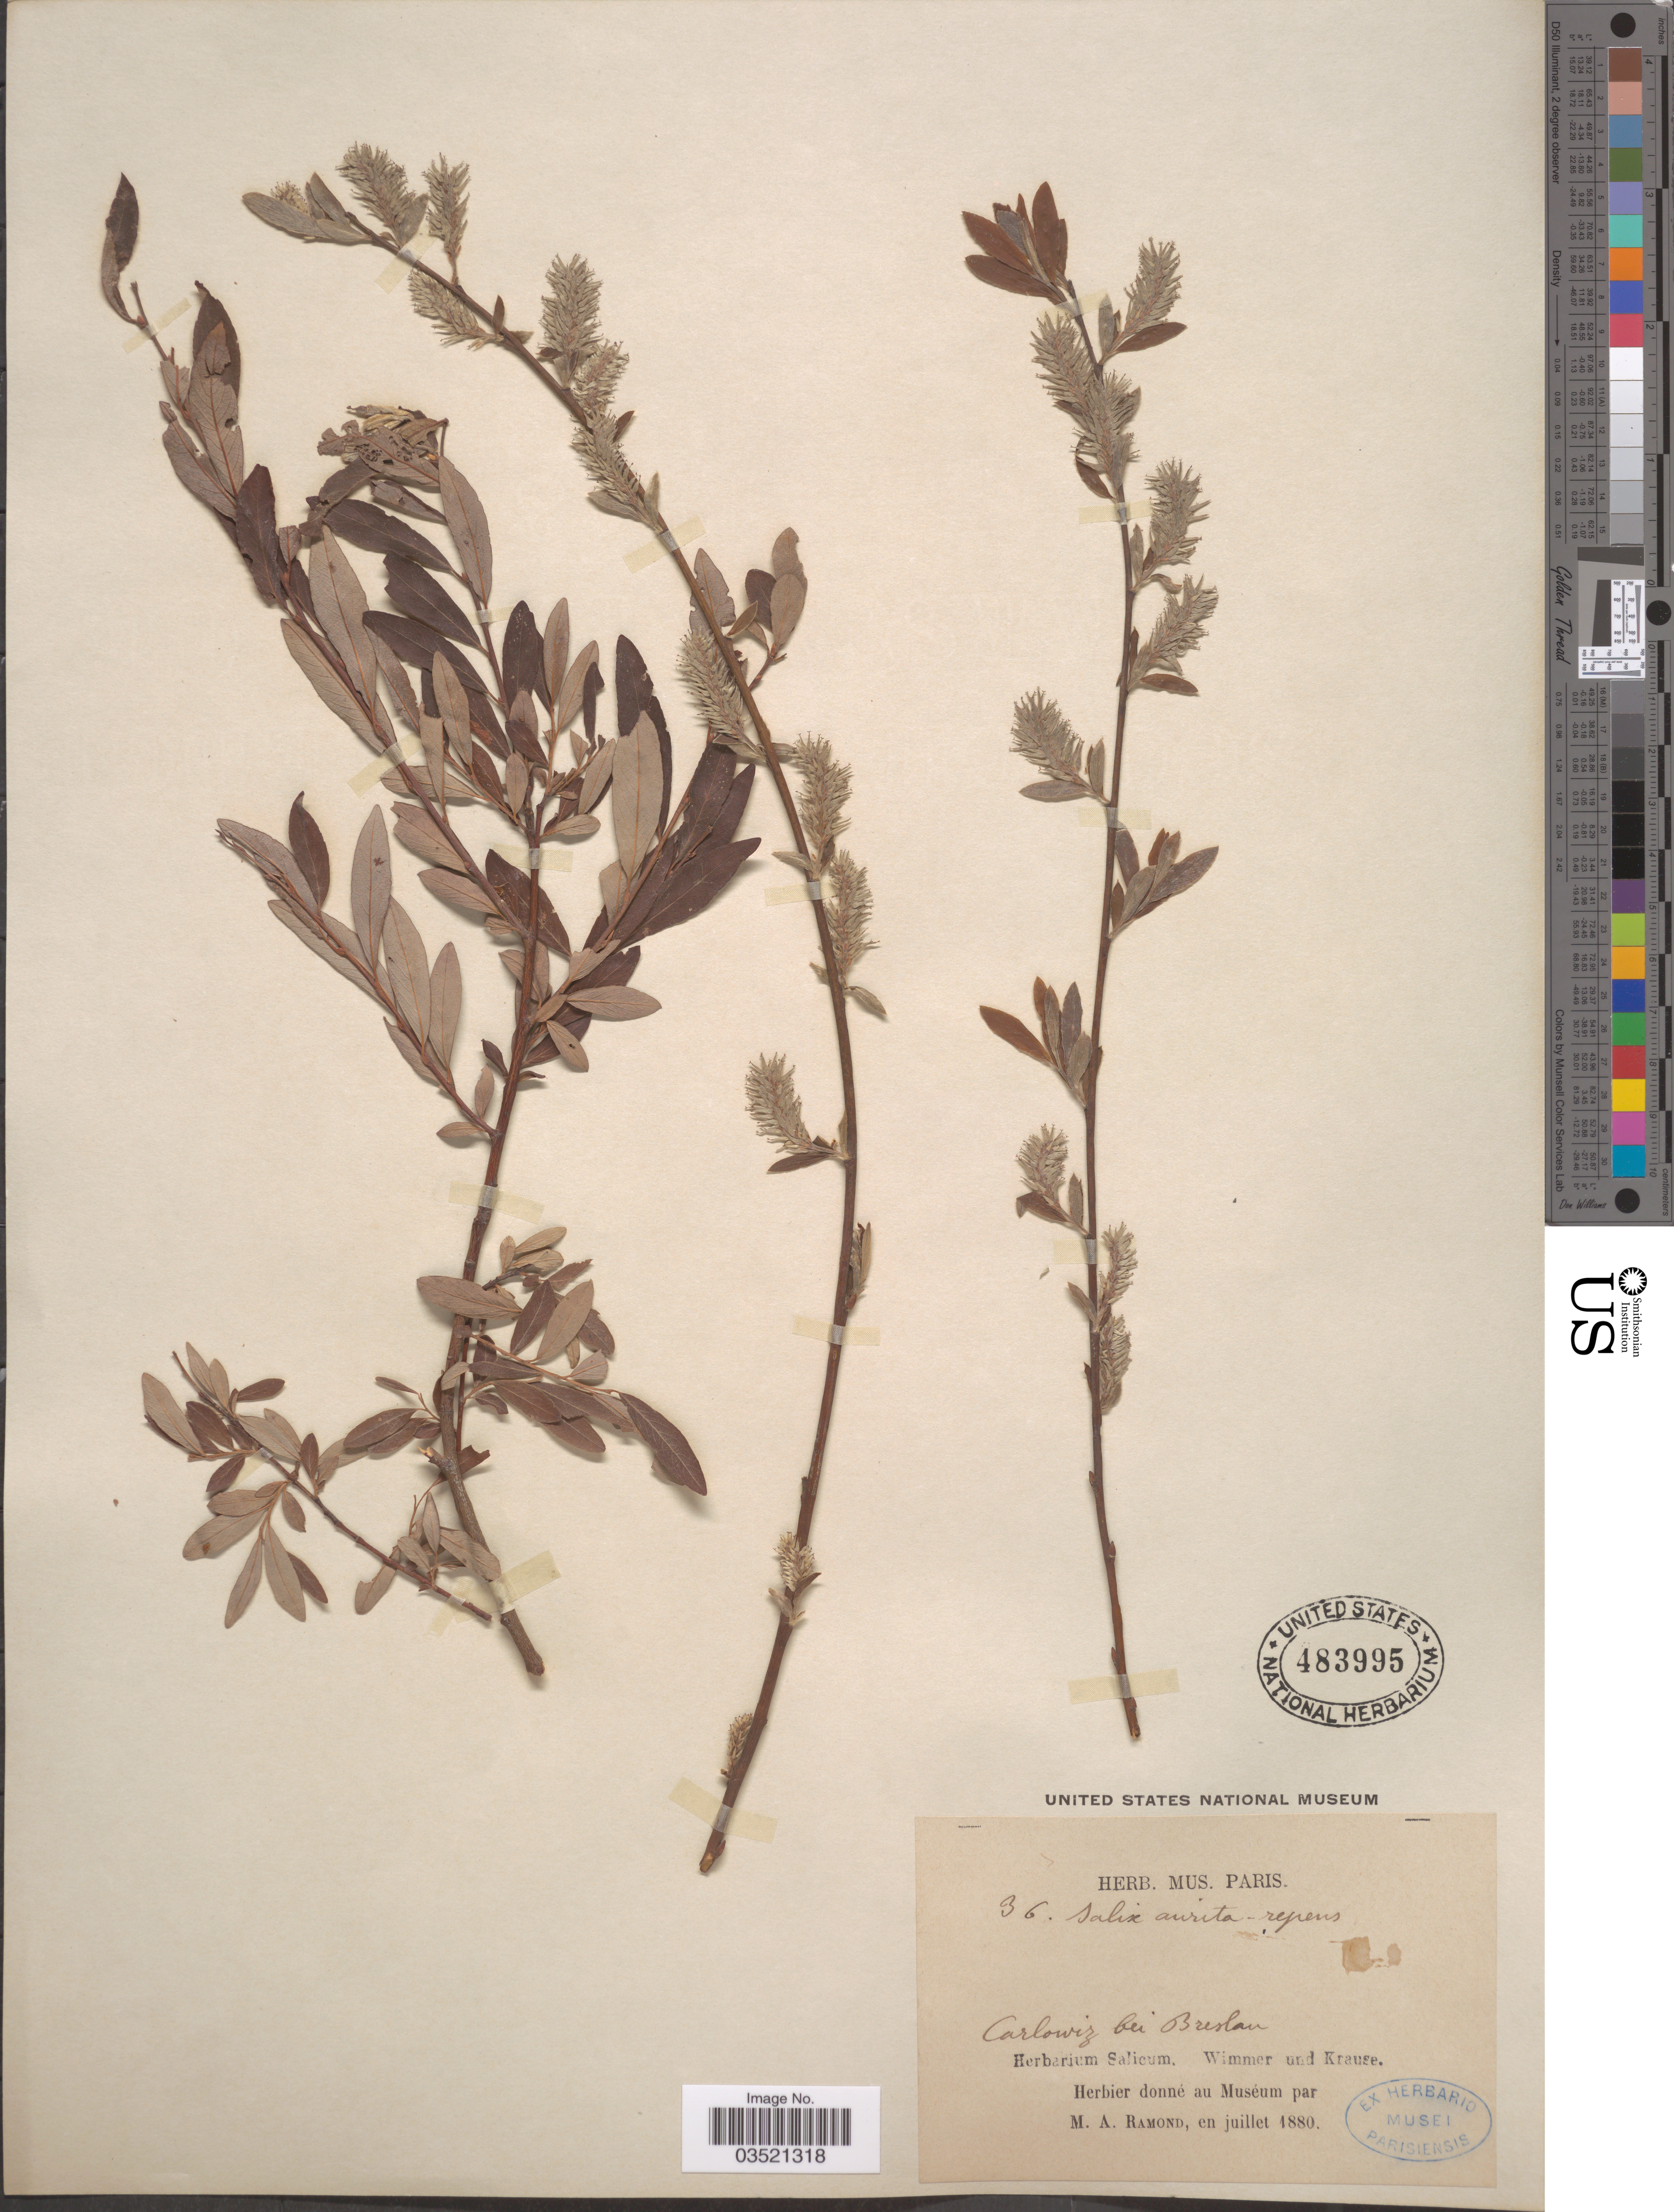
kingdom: Plantae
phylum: Tracheophyta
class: Magnoliopsida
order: Malpighiales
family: Salicaceae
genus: Salix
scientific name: Salix aurita x S. repens L.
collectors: Wimmer & -- Krause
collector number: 36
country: Poland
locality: Carlowiz bei Breslau.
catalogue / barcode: US 483995